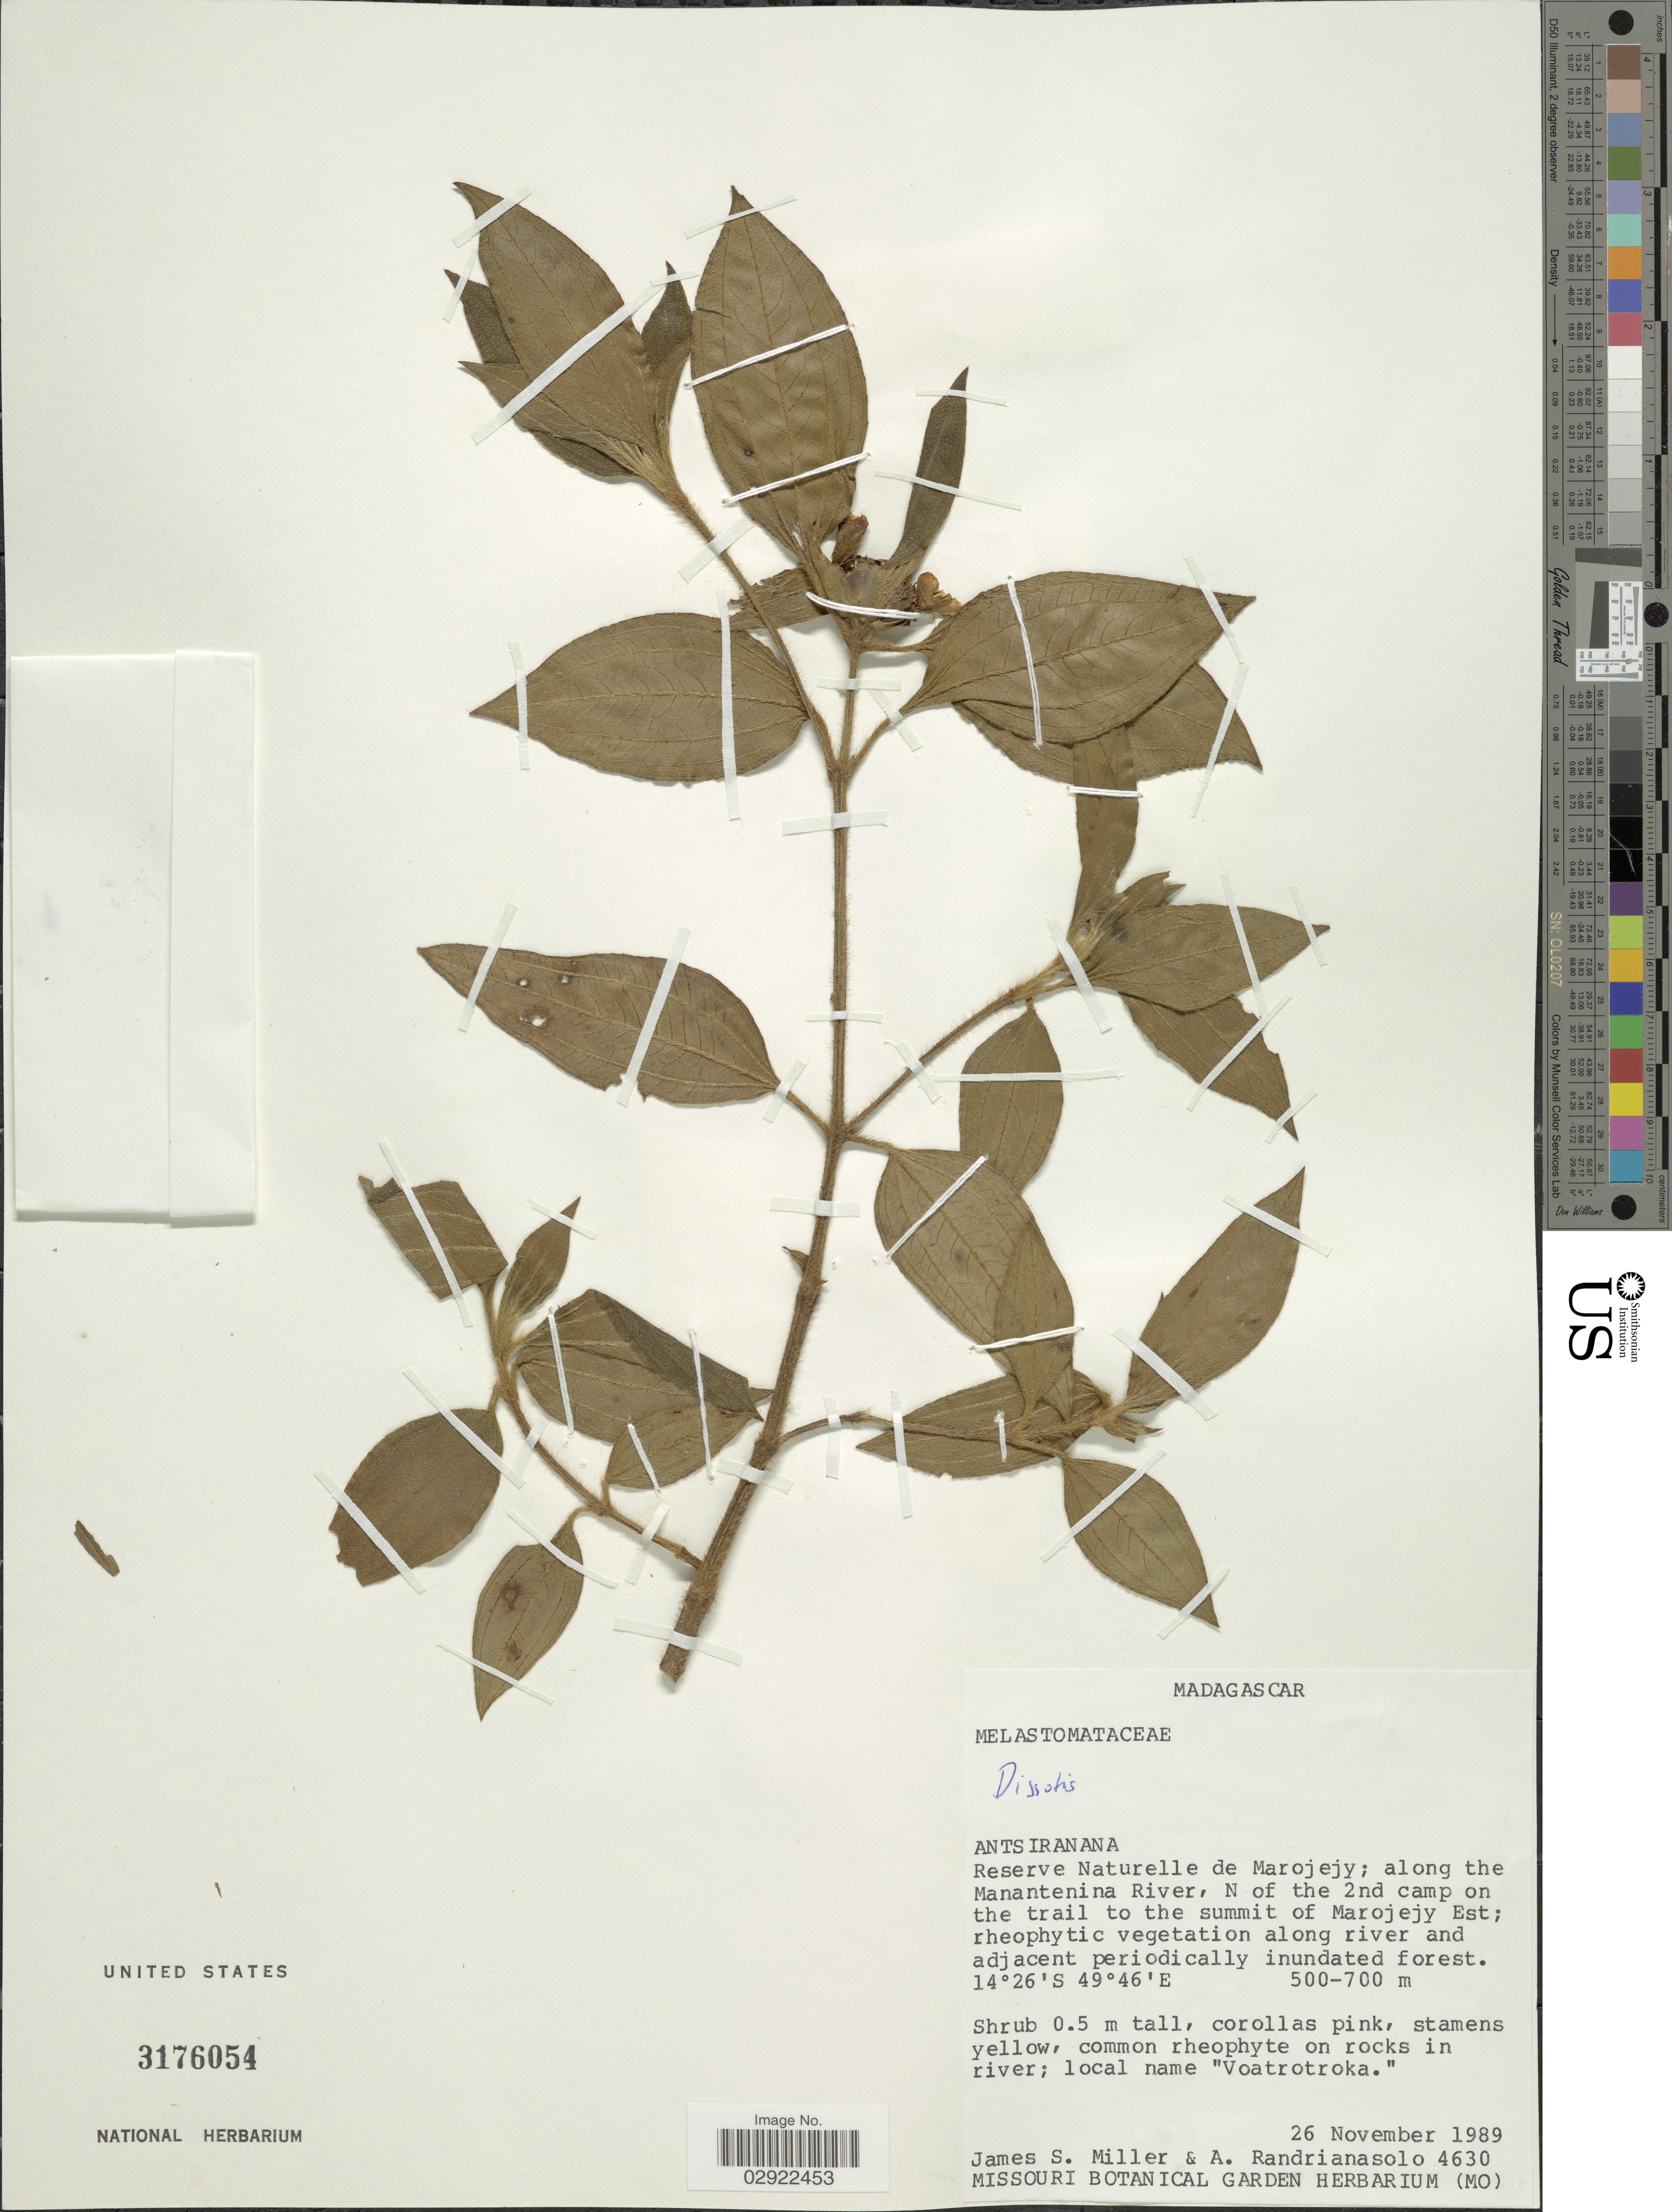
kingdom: Plantae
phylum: Tracheophyta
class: Magnoliopsida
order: Myrtales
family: Melastomataceae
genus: Tristemma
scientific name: Tristemma mauritianum var. sylvaticum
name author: (H. Perrier) Jacq.-Fél.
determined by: Almeda, F.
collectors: J. S. Miller & A. Randrianasolo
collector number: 4630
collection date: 1989-11-26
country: Madagascar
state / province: Sava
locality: Reserve Naturelle de Marojejy; along the Manantenina River, N of the 2nd camp on the trail to the summit of Marojejy Est.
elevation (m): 500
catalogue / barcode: US 3176054